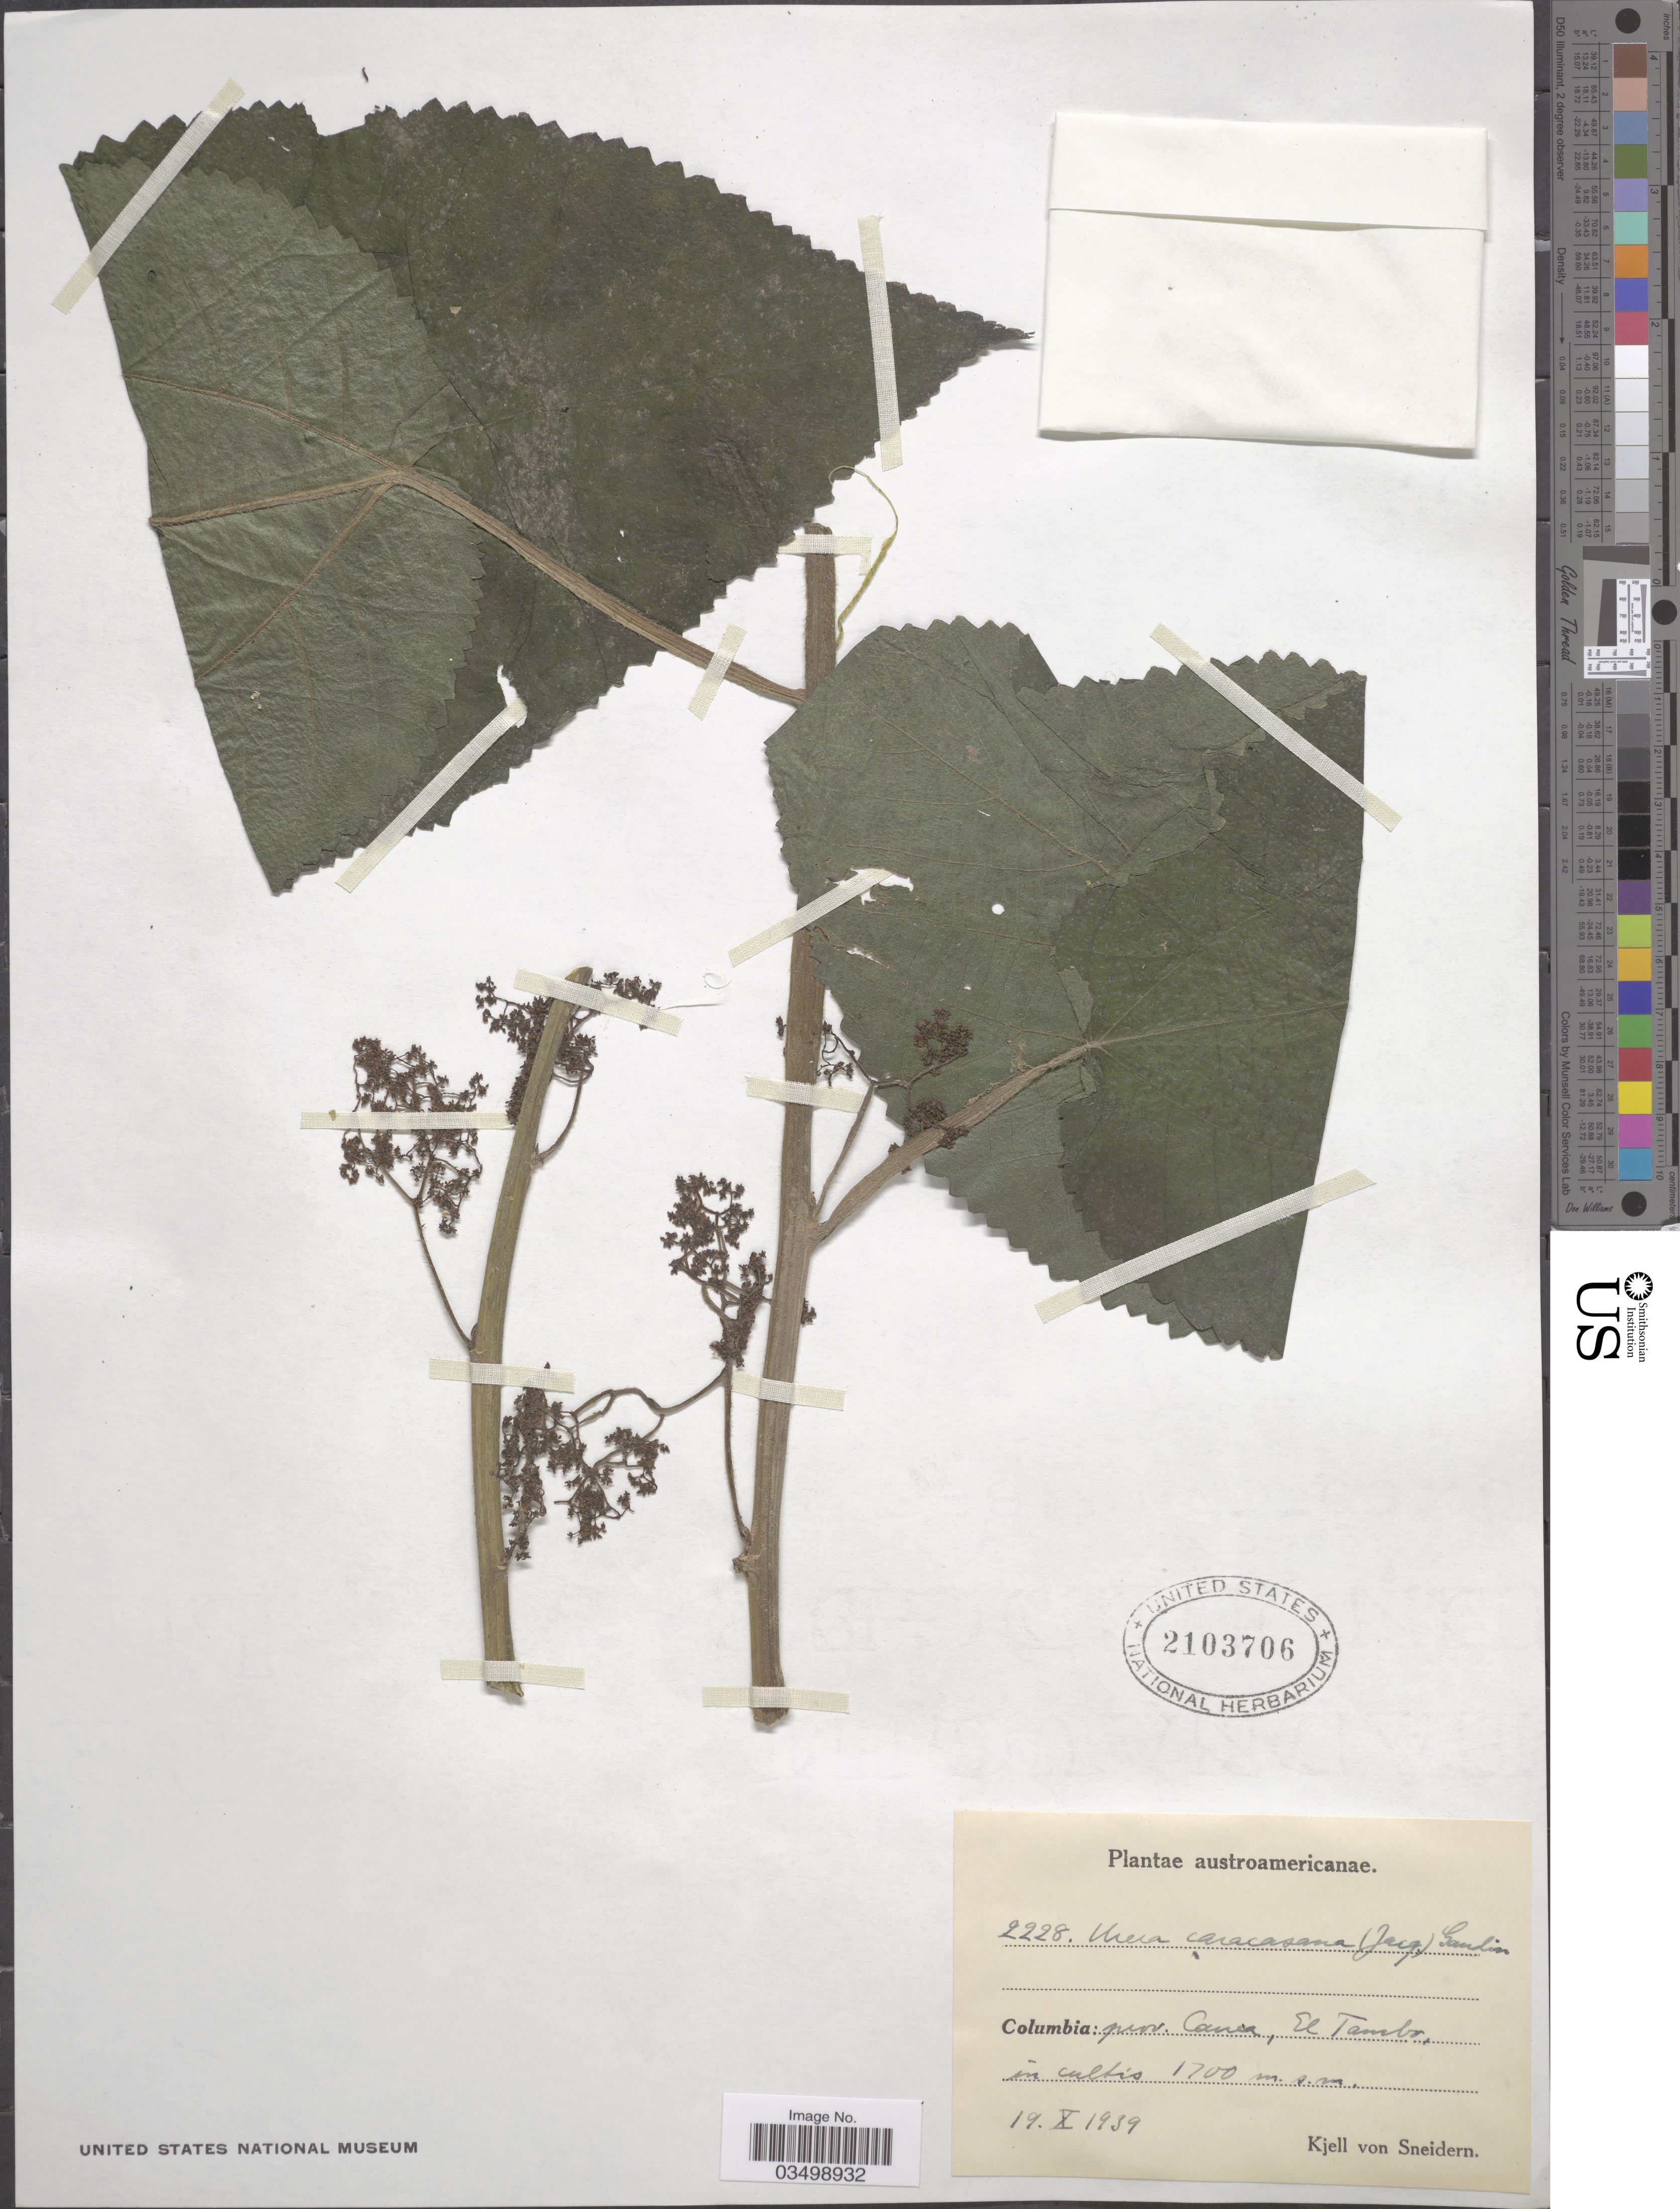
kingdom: Plantae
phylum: Tracheophyta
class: Magnoliopsida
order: Rosales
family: Urticaceae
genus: Urera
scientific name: Urera caracasana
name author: (Jacq.) Gaudich. ex Griseb.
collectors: K. von Sneidern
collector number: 2228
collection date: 1939-10-19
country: Colombia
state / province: Cauca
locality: El Tambo.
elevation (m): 1700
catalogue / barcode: US 2103706